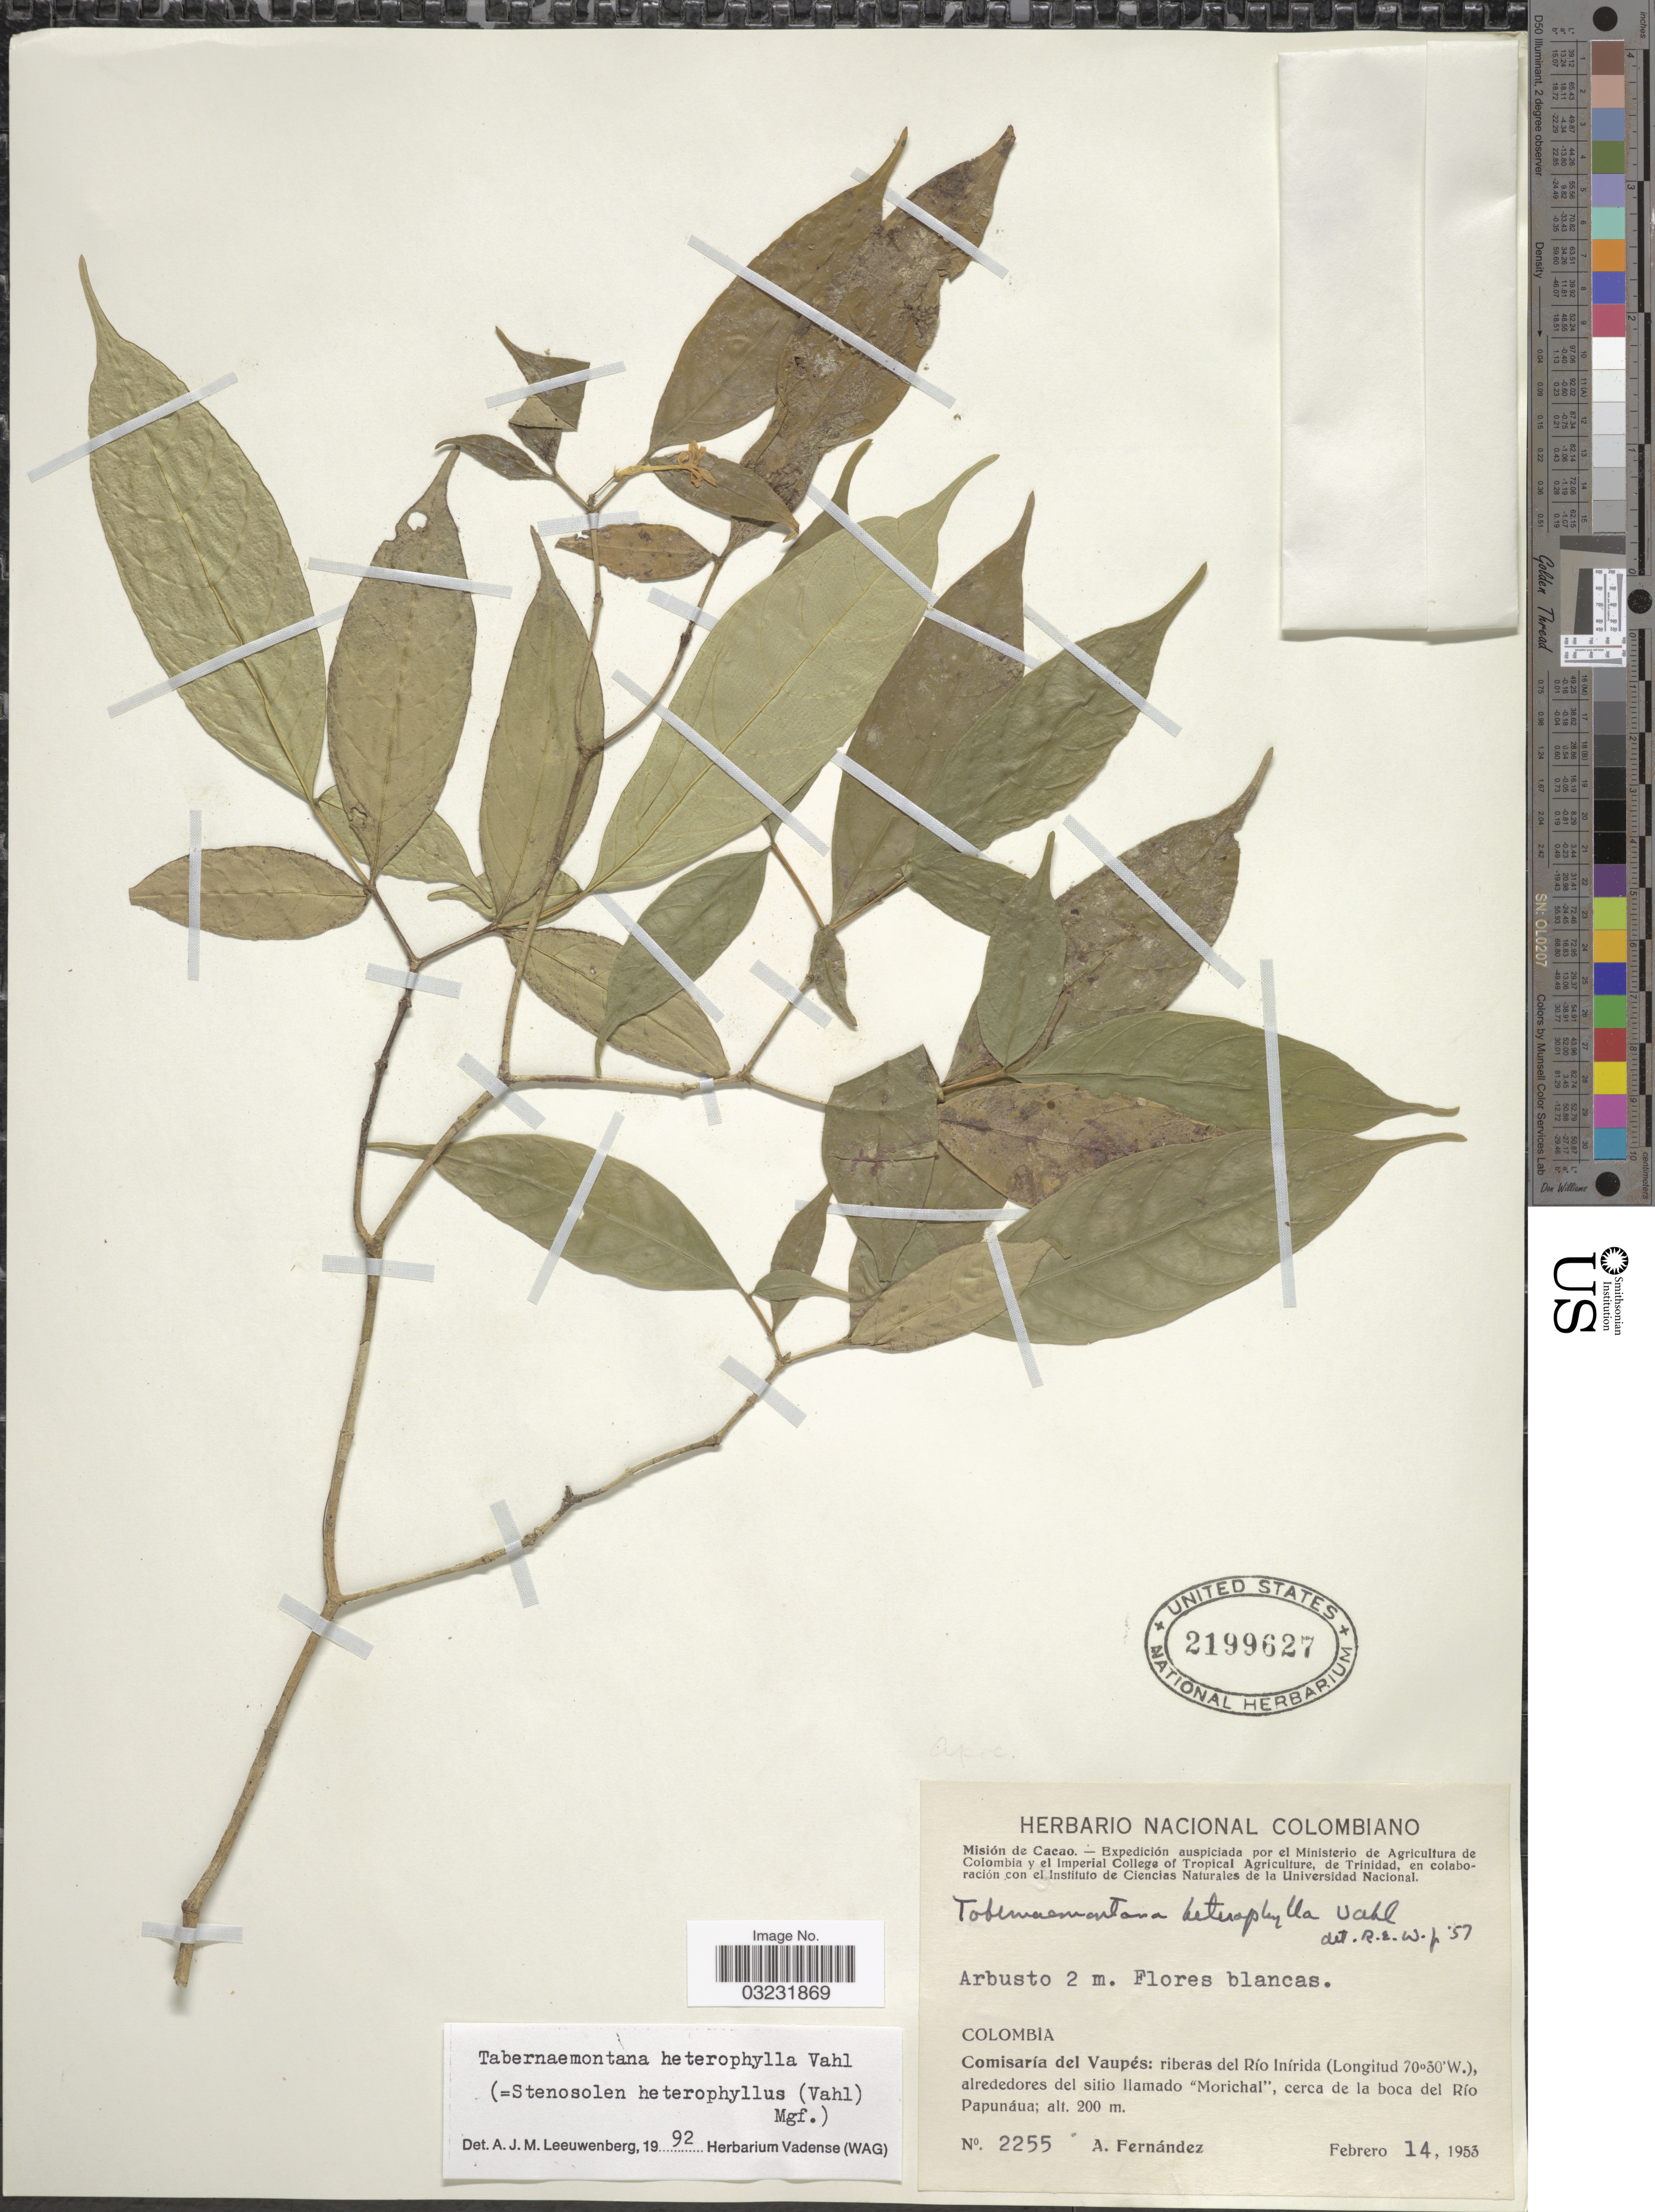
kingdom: Plantae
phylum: Tracheophyta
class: Magnoliopsida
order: Gentianales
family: Apocynaceae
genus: Tabernaemontana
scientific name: Tabernaemontana heterophylla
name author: Vahl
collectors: A. Fernández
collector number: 2255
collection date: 1953-02-14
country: Colombia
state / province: Vaupés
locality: Comisaría del Vaupés: riberas del Río Inírida, alrededores del sitio llamado "Morichal", cerca de la boca del Río Papunáua.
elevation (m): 200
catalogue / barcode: US 2199627